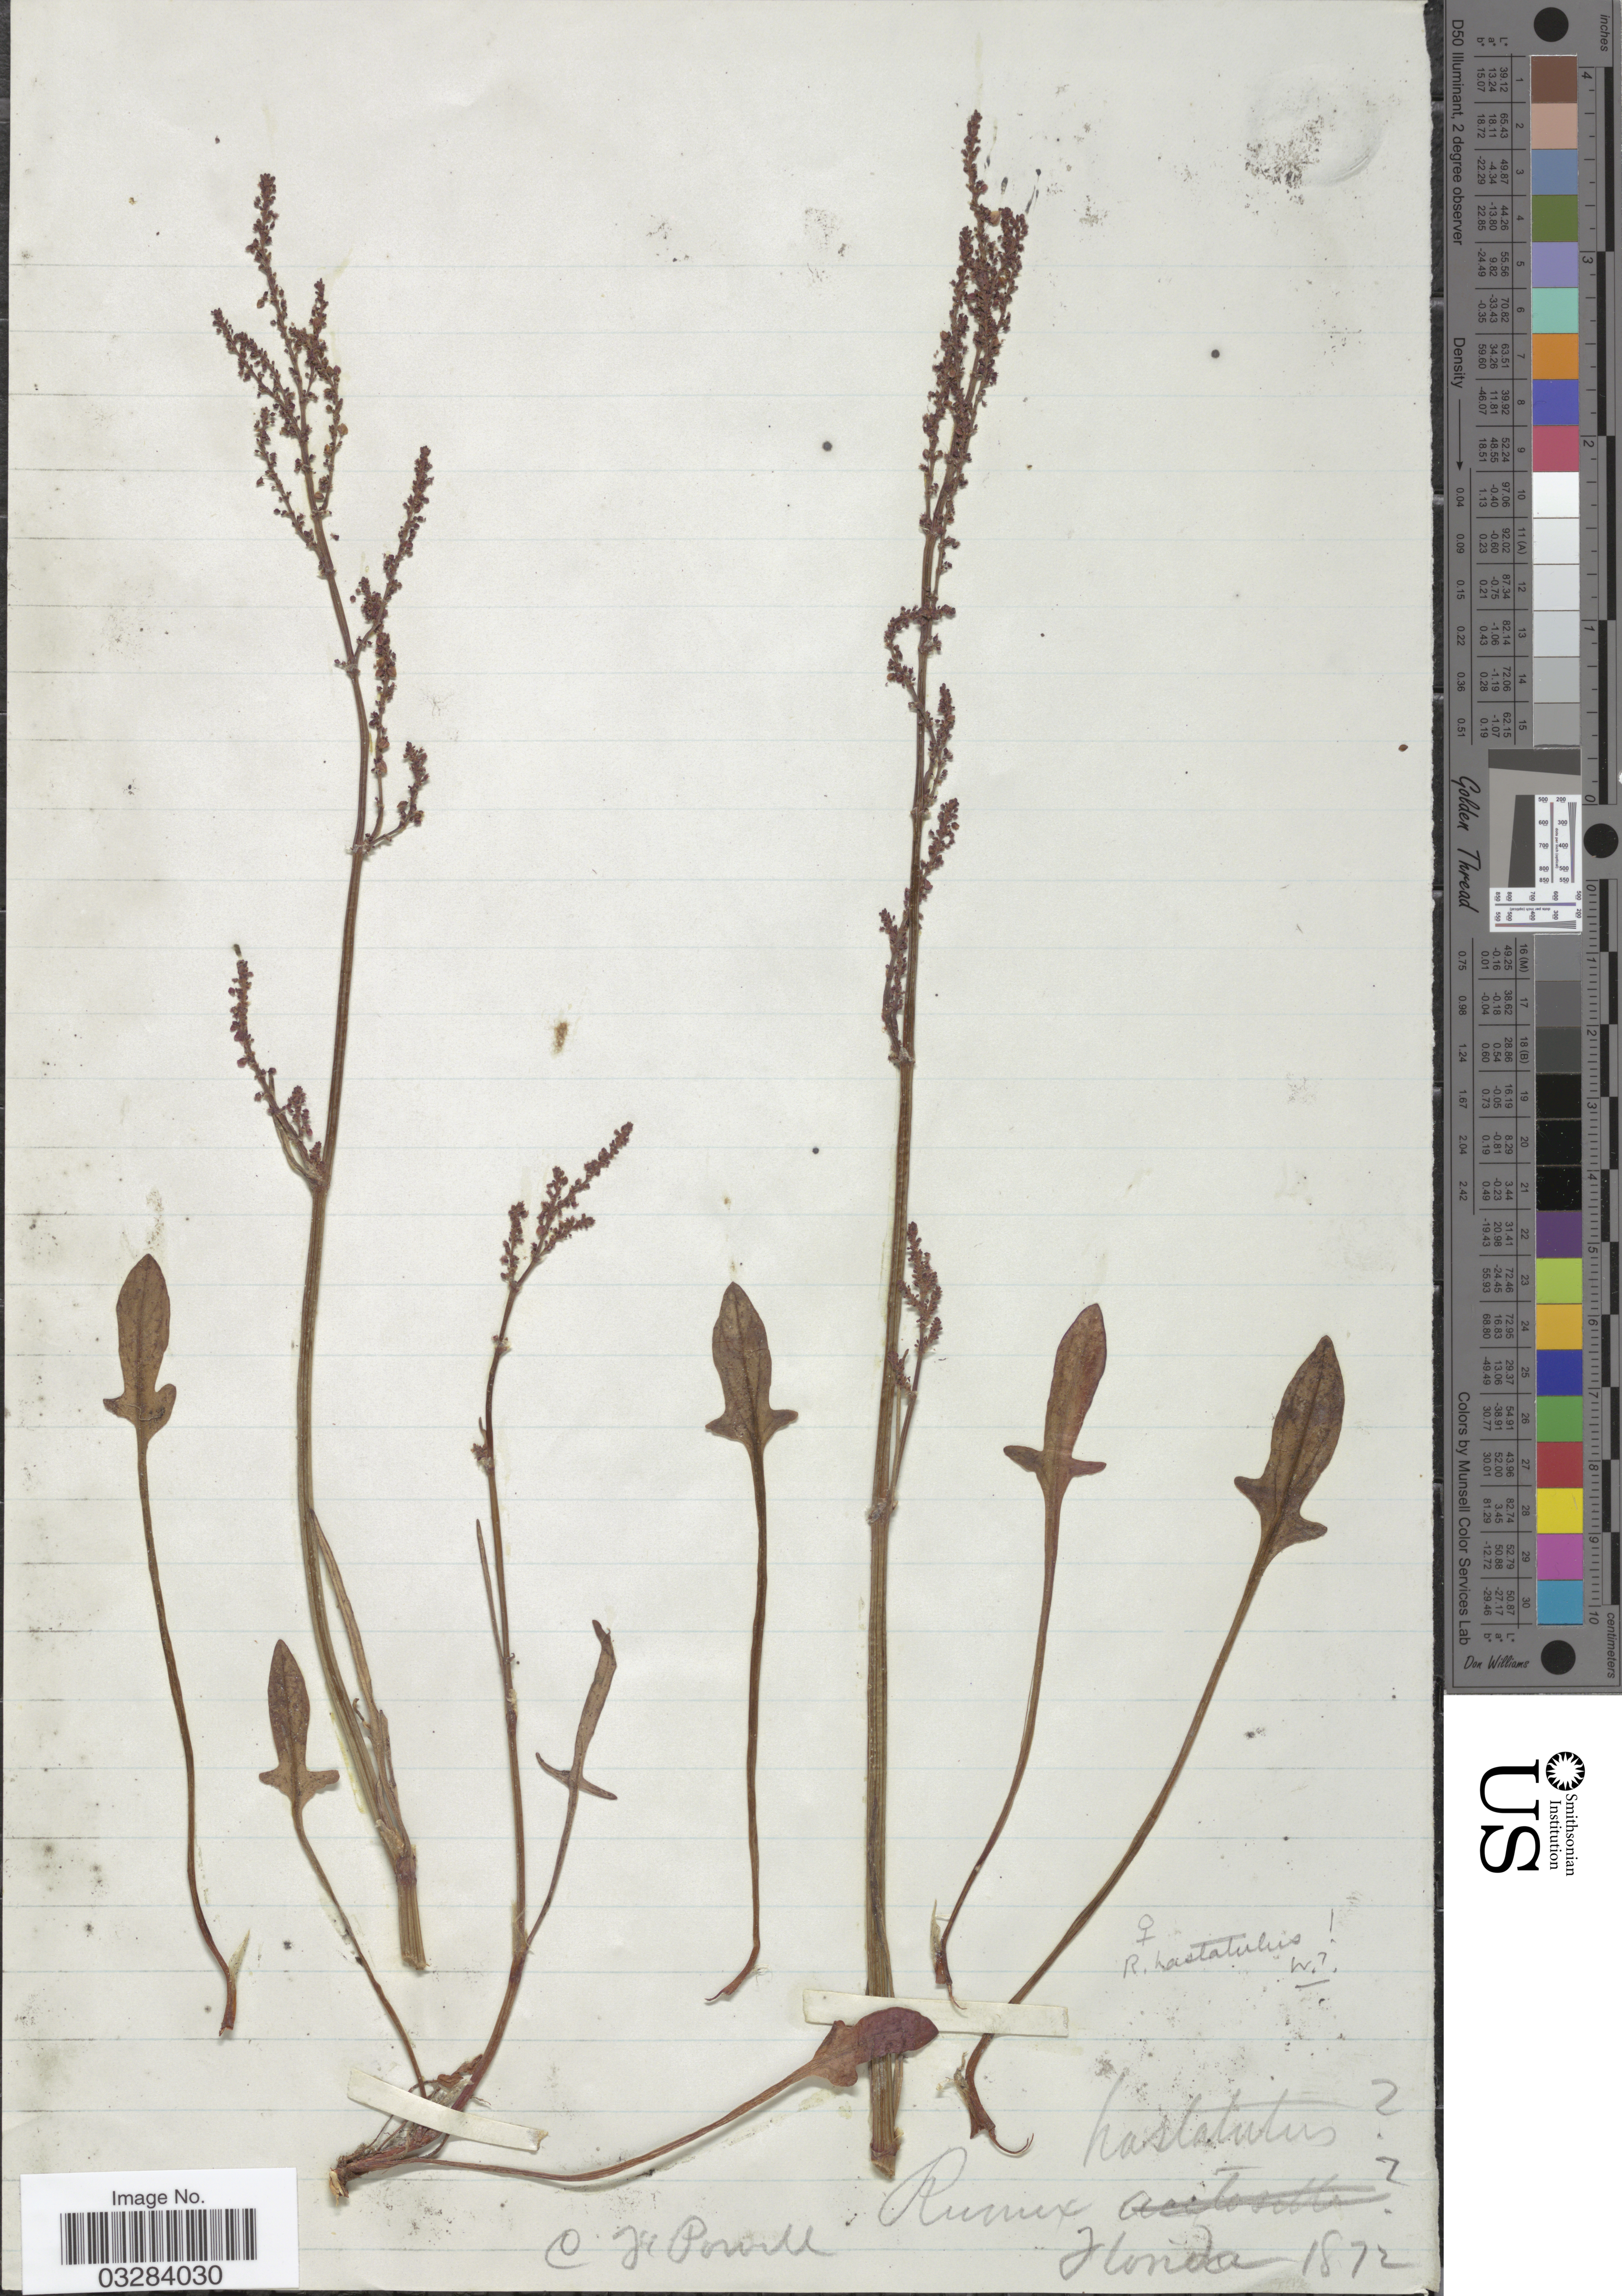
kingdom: Plantae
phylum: Tracheophyta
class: Magnoliopsida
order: Caryophyllales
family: Polygonaceae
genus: Rumex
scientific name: Rumex hastatulus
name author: Baldwin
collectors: C. F. Powell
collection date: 1872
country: United States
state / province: Florida